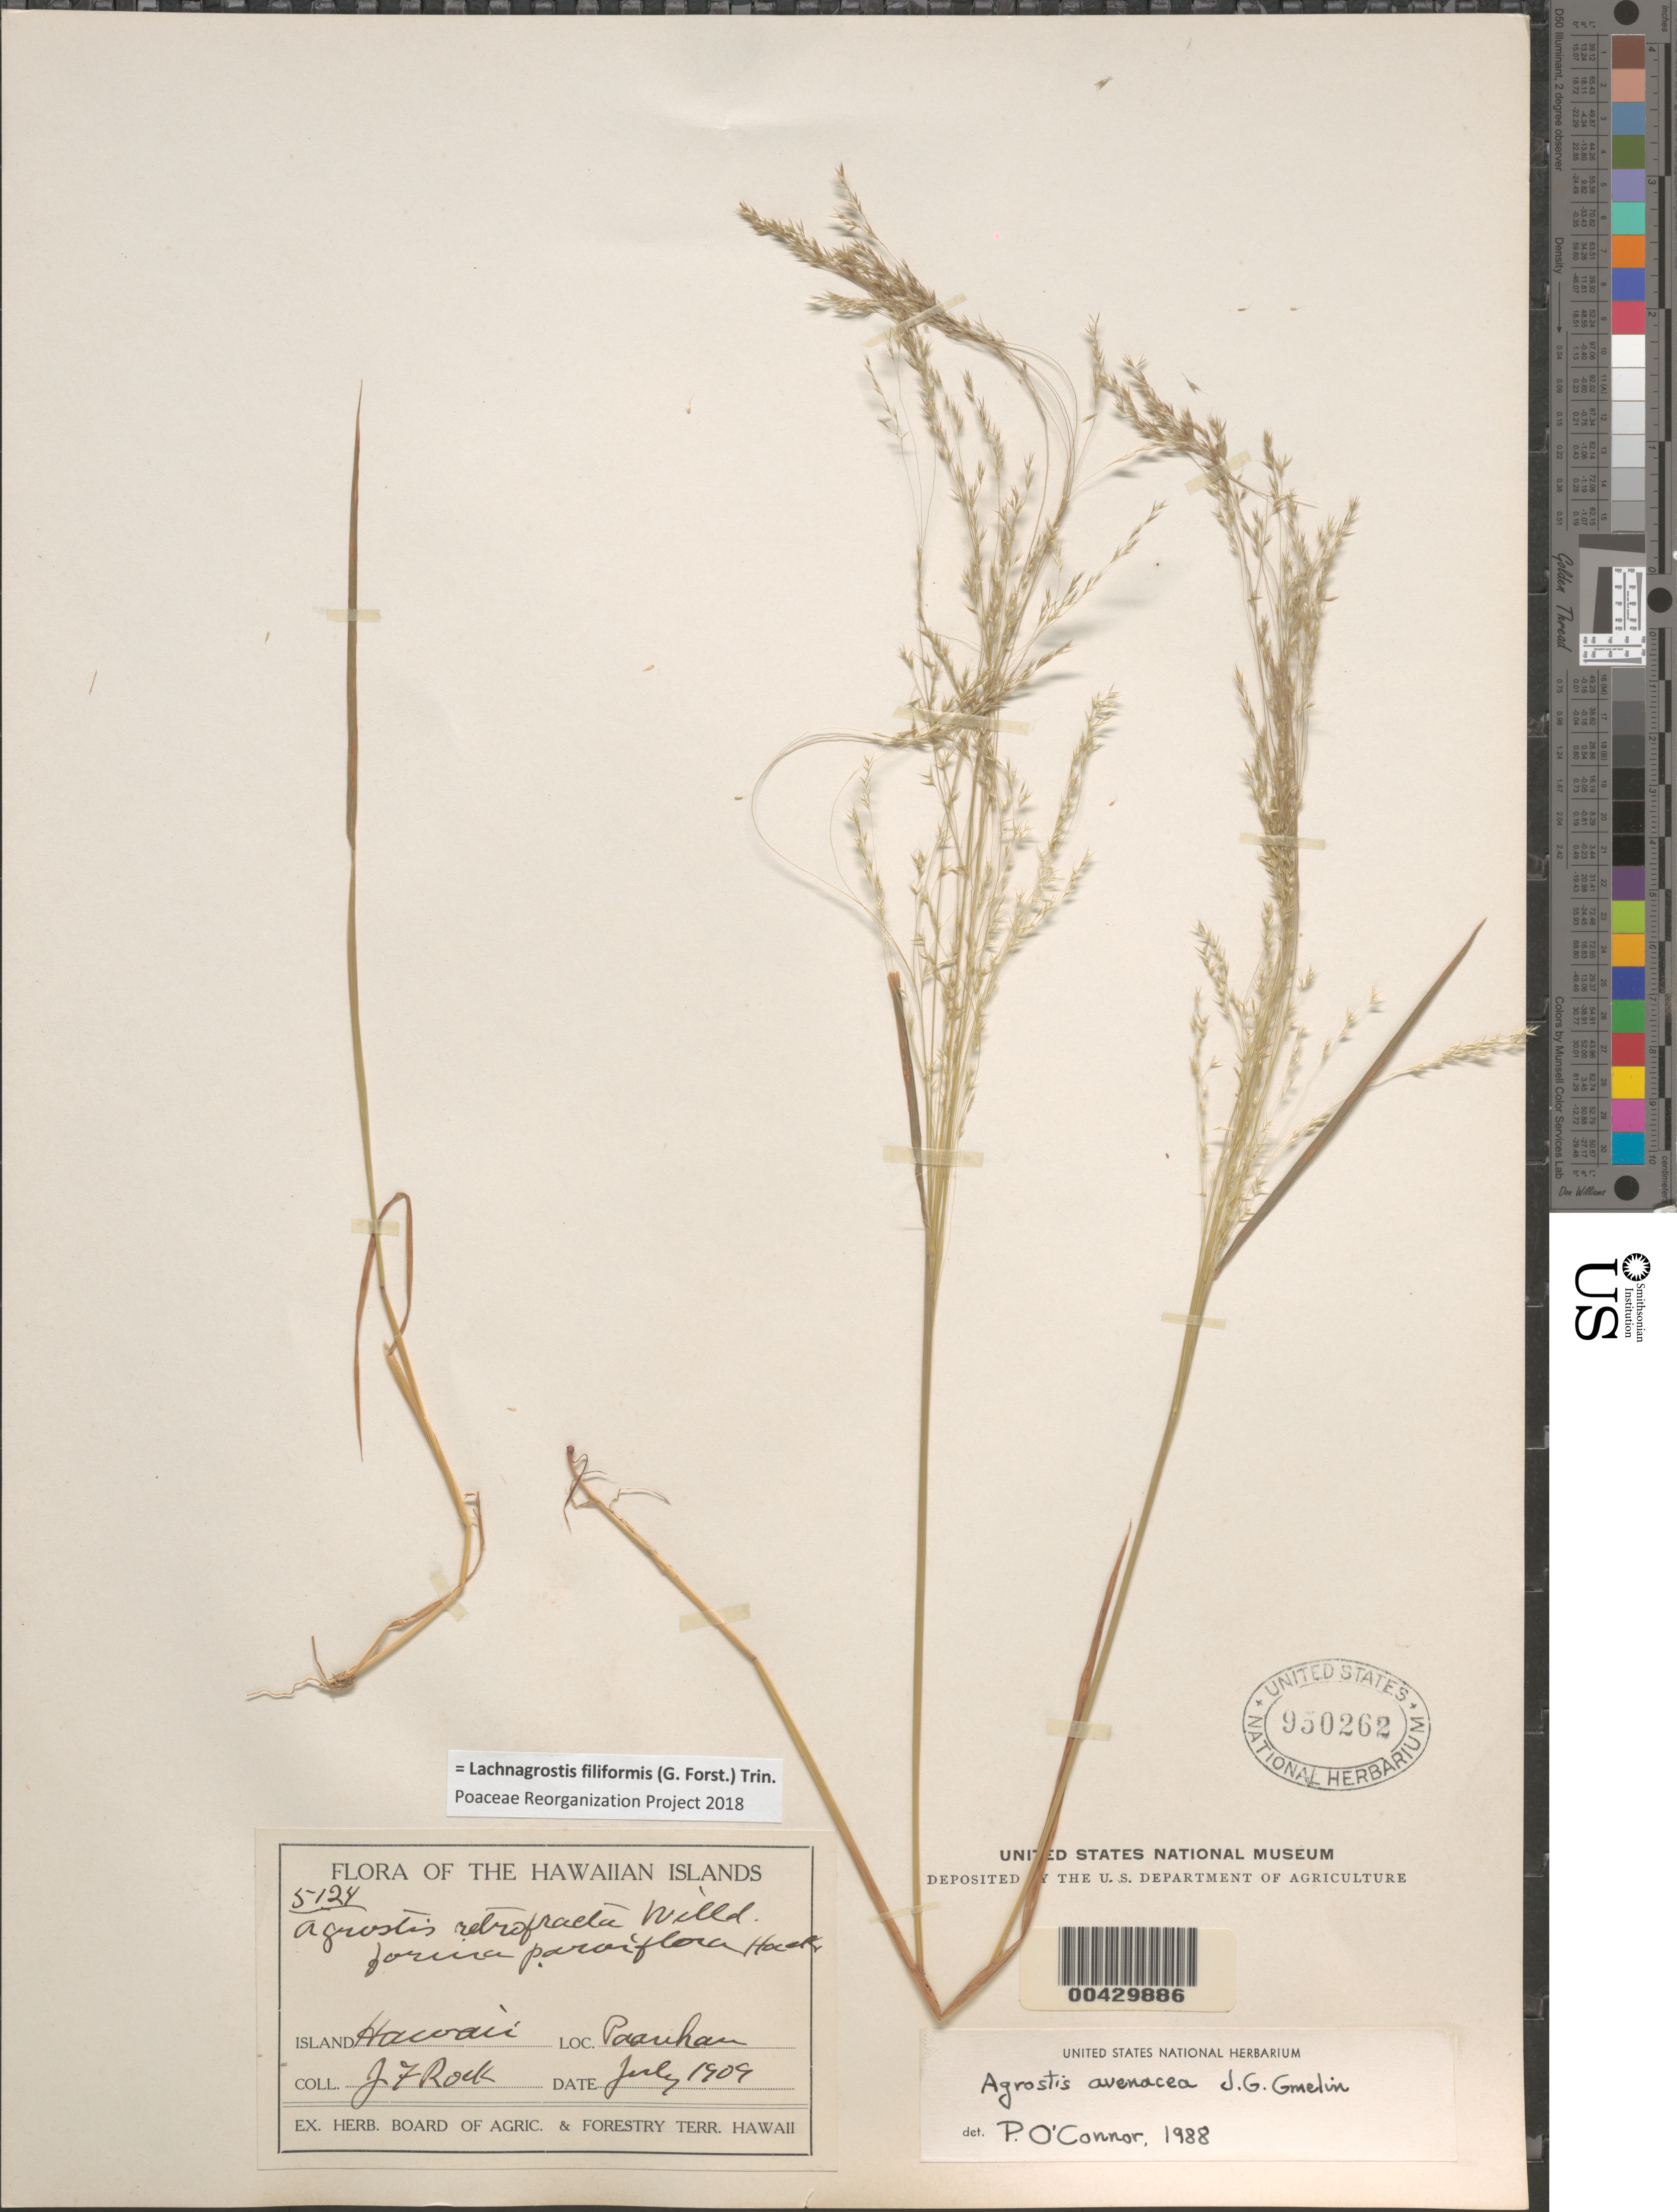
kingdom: Plantae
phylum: Tracheophyta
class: Liliopsida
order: Poales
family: Poaceae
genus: Lachnagrostis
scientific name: Lachnagrostis filiformis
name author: (J.R. Forst.) Trin.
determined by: Poaceae Reorganization Project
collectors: J. F. Rock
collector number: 5124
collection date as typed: Jul 1909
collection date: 1909-07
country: United States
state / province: Hawaii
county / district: Hawaii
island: Hawaii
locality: Paauhau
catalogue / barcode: US 950262